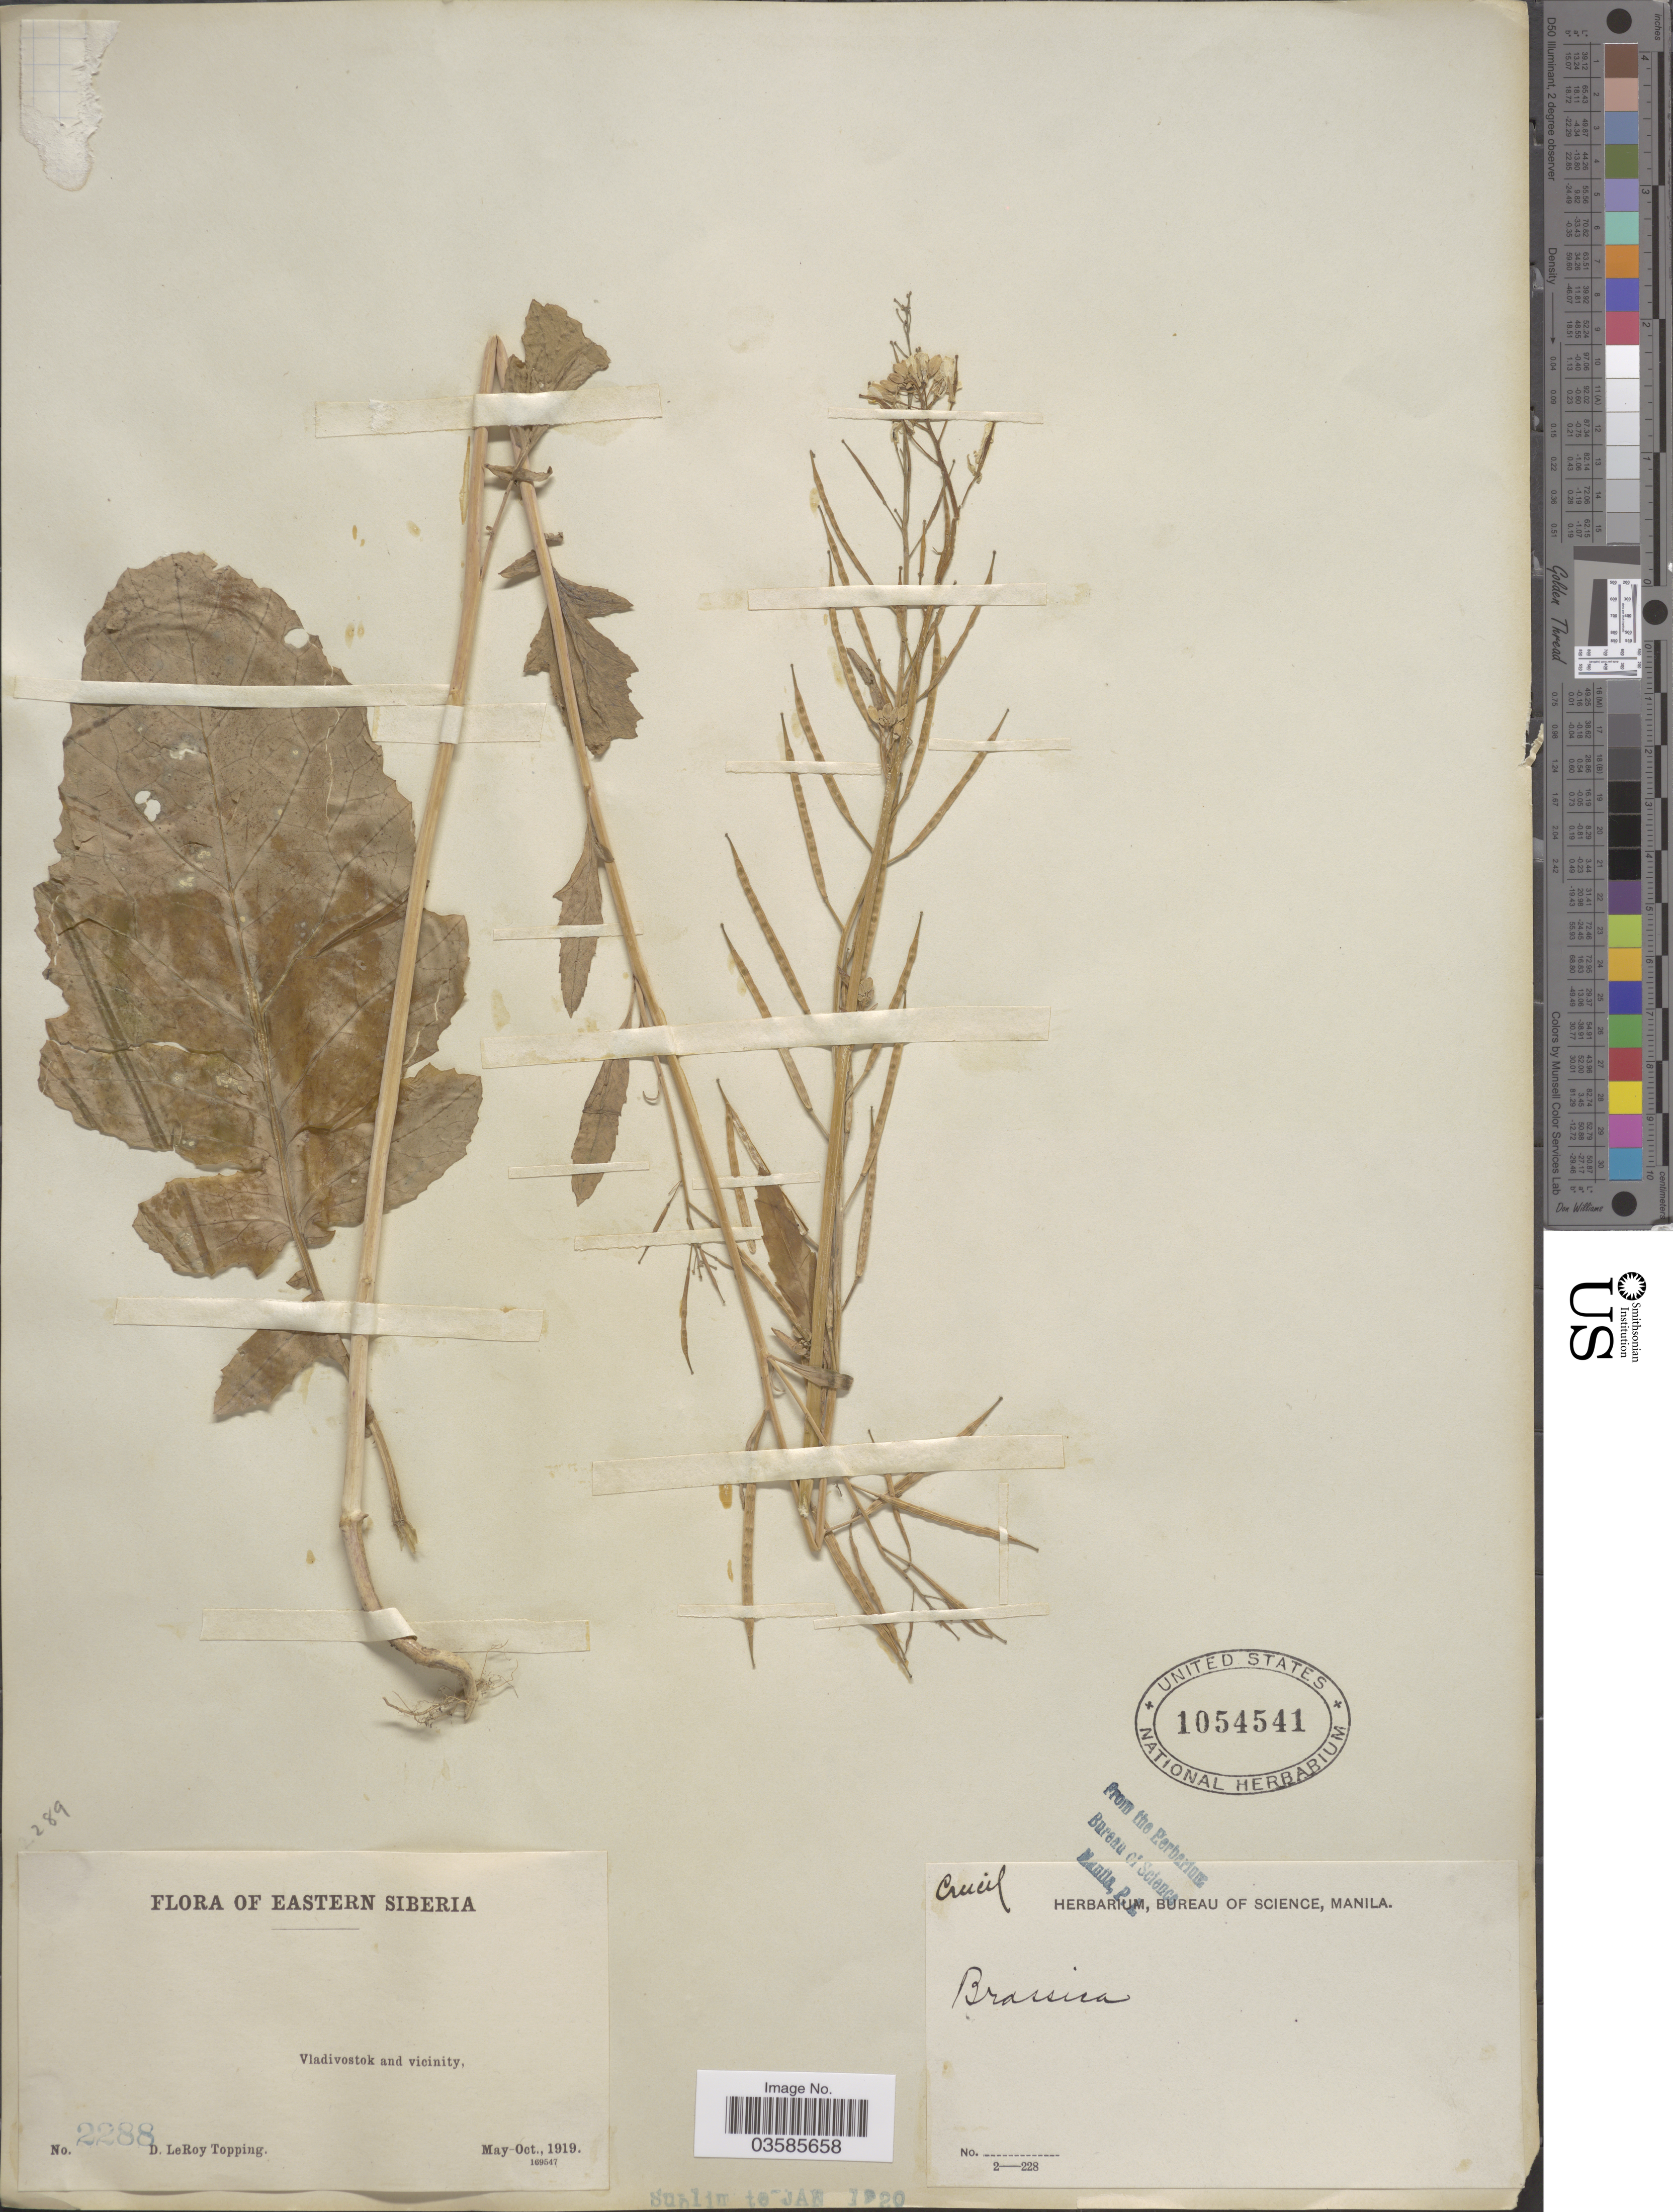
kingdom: Plantae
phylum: Tracheophyta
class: Magnoliopsida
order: Brassicales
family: Brassicaceae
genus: Brassica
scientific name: Brassica sp.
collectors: D. L. Topping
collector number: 2288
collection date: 1919-05/1919-10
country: Russian Federation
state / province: Primorsky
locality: Vladivostok and vicinity, Eastern Siberia.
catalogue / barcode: US 1054541